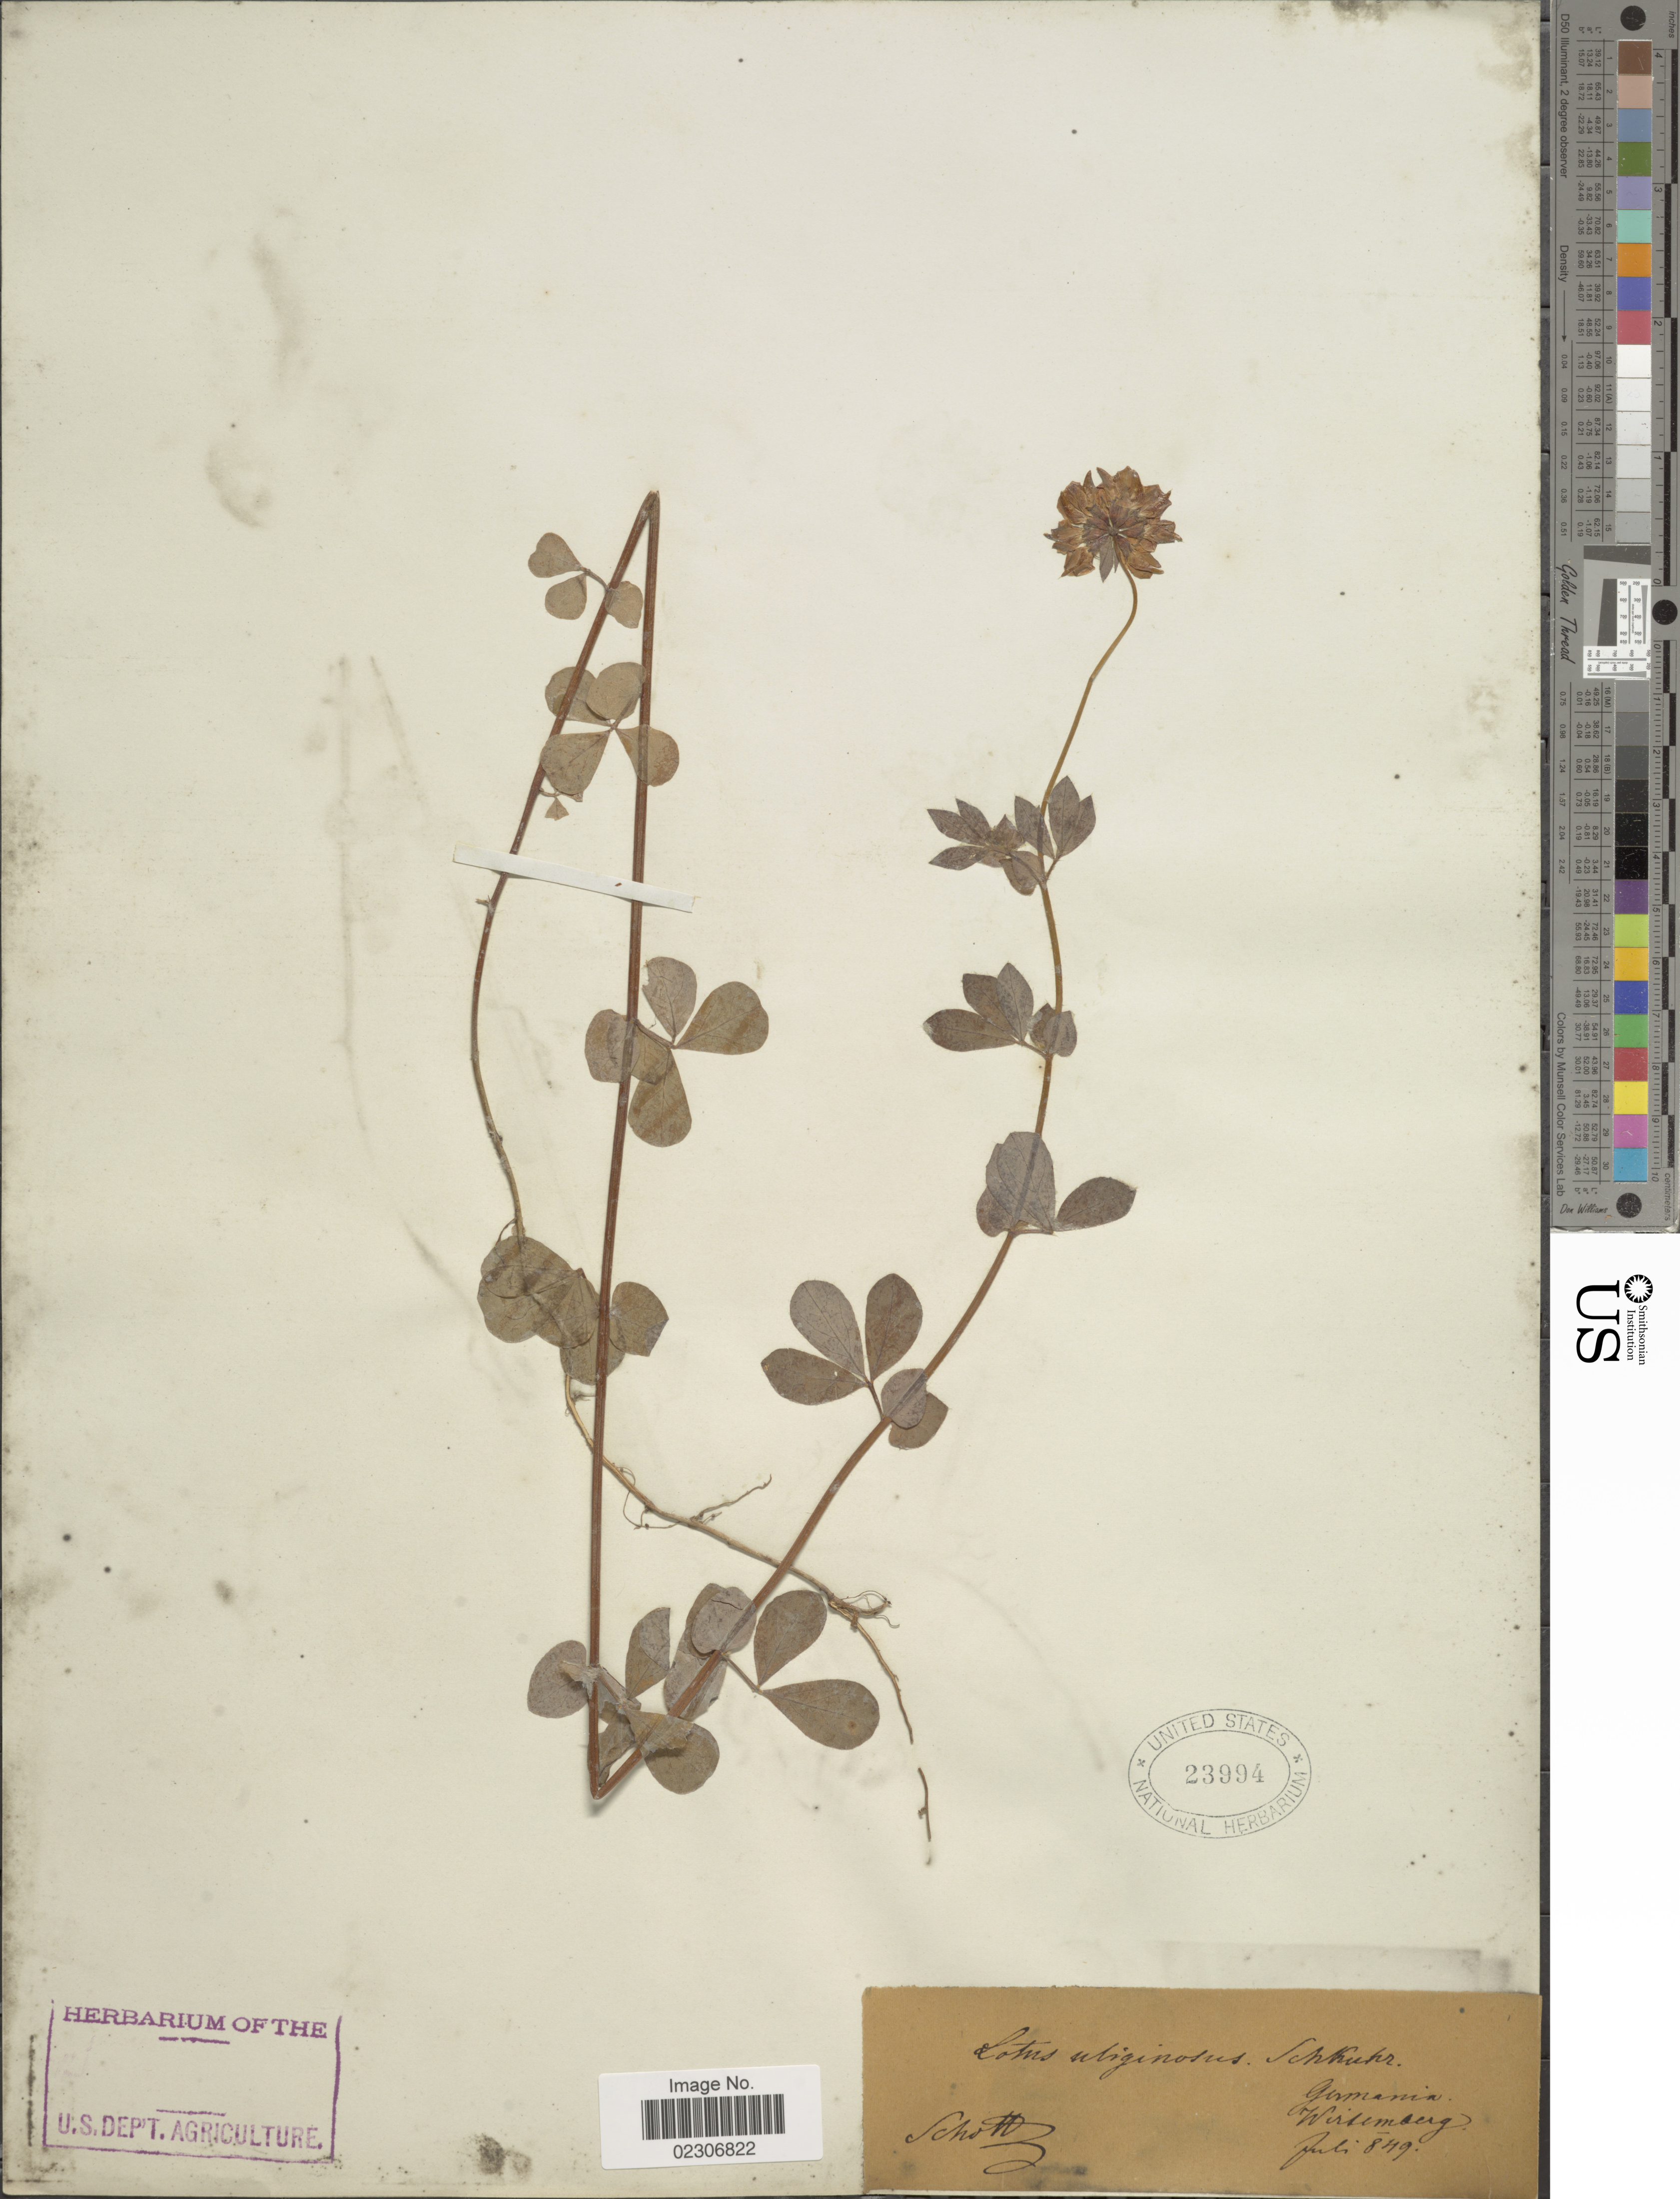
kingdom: Plantae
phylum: Tracheophyta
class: Magnoliopsida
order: Fabales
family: Fabaceae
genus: Lotus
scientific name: Lotus uliginosus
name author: Schkuhr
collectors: Schott, --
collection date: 1849-07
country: Germany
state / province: Baden-Württemberg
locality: Germania, Wirtembeg.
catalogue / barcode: US 23994